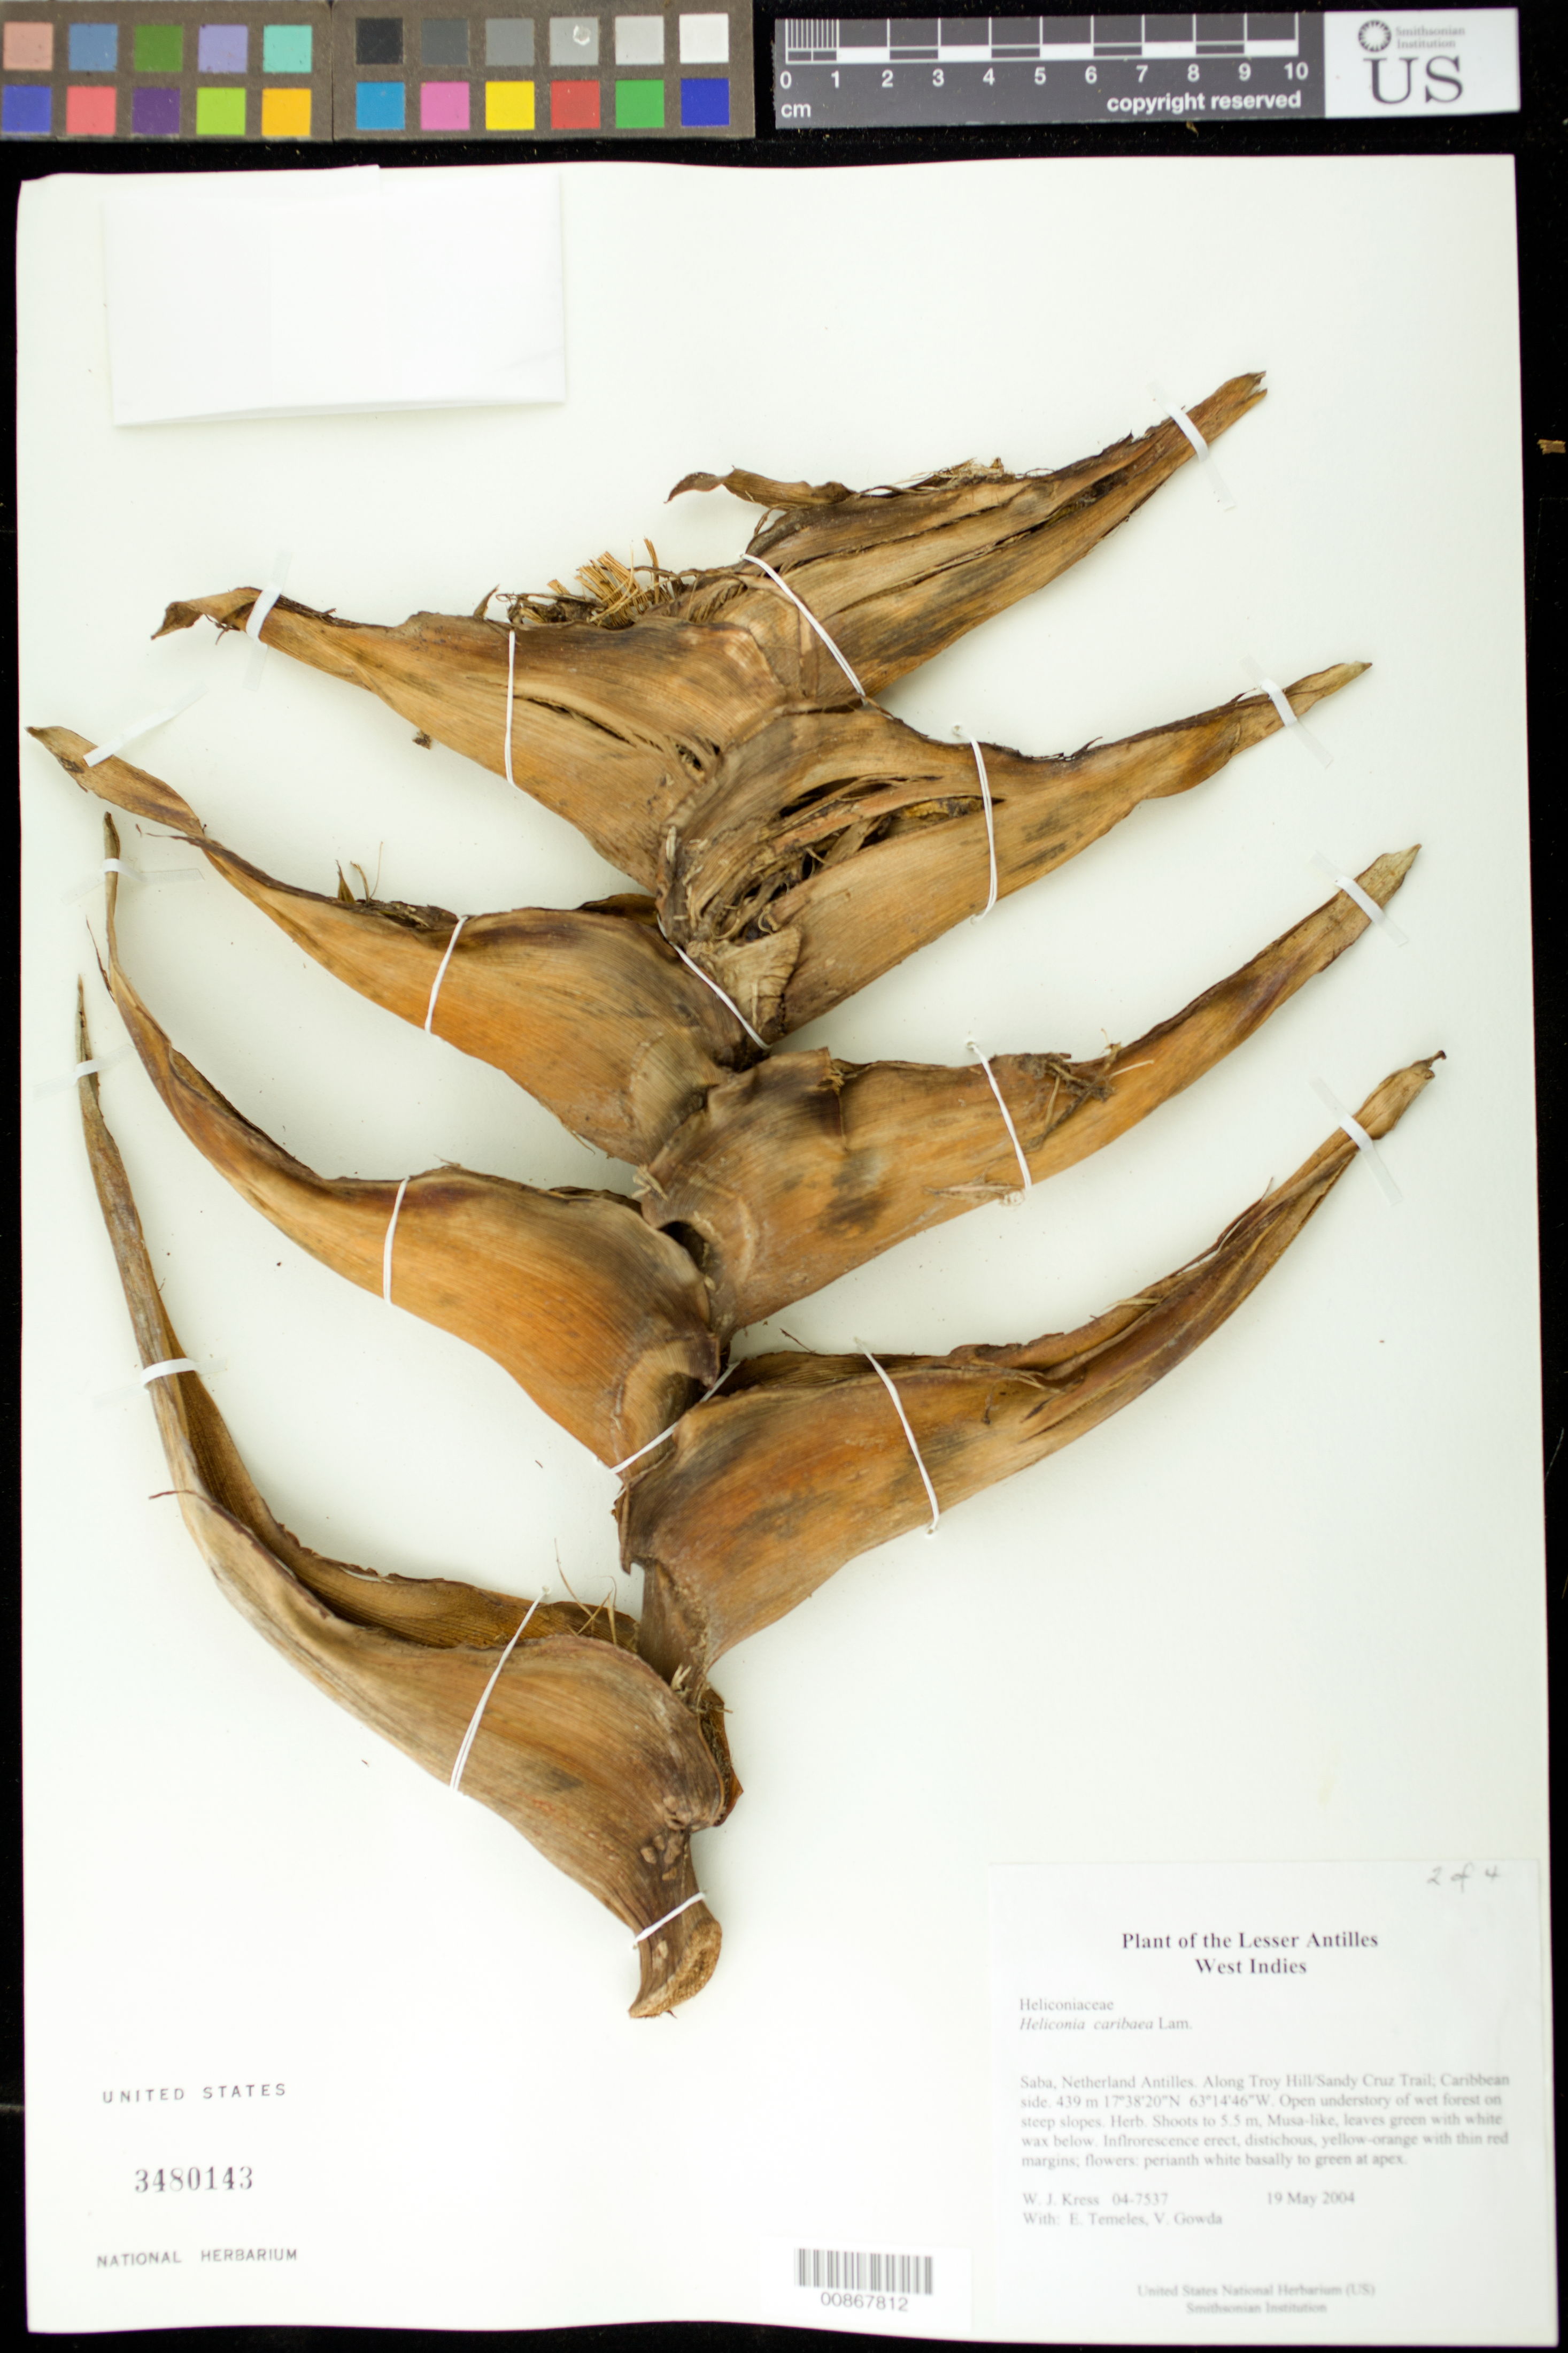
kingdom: Plantae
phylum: Tracheophyta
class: Liliopsida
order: Zingiberales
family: Heliconiaceae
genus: Heliconia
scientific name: Heliconia caribaea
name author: Lam.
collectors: W. J. Kress, E. Temeles & V. Gowda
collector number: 04-7537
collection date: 2004-05-19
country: Netherlands Antilles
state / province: Saba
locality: Along Troy Hill/Sandy Cruz Trail; Caribbean side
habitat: Open understory of wet forest on steep slopes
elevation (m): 439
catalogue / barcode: US 3480143